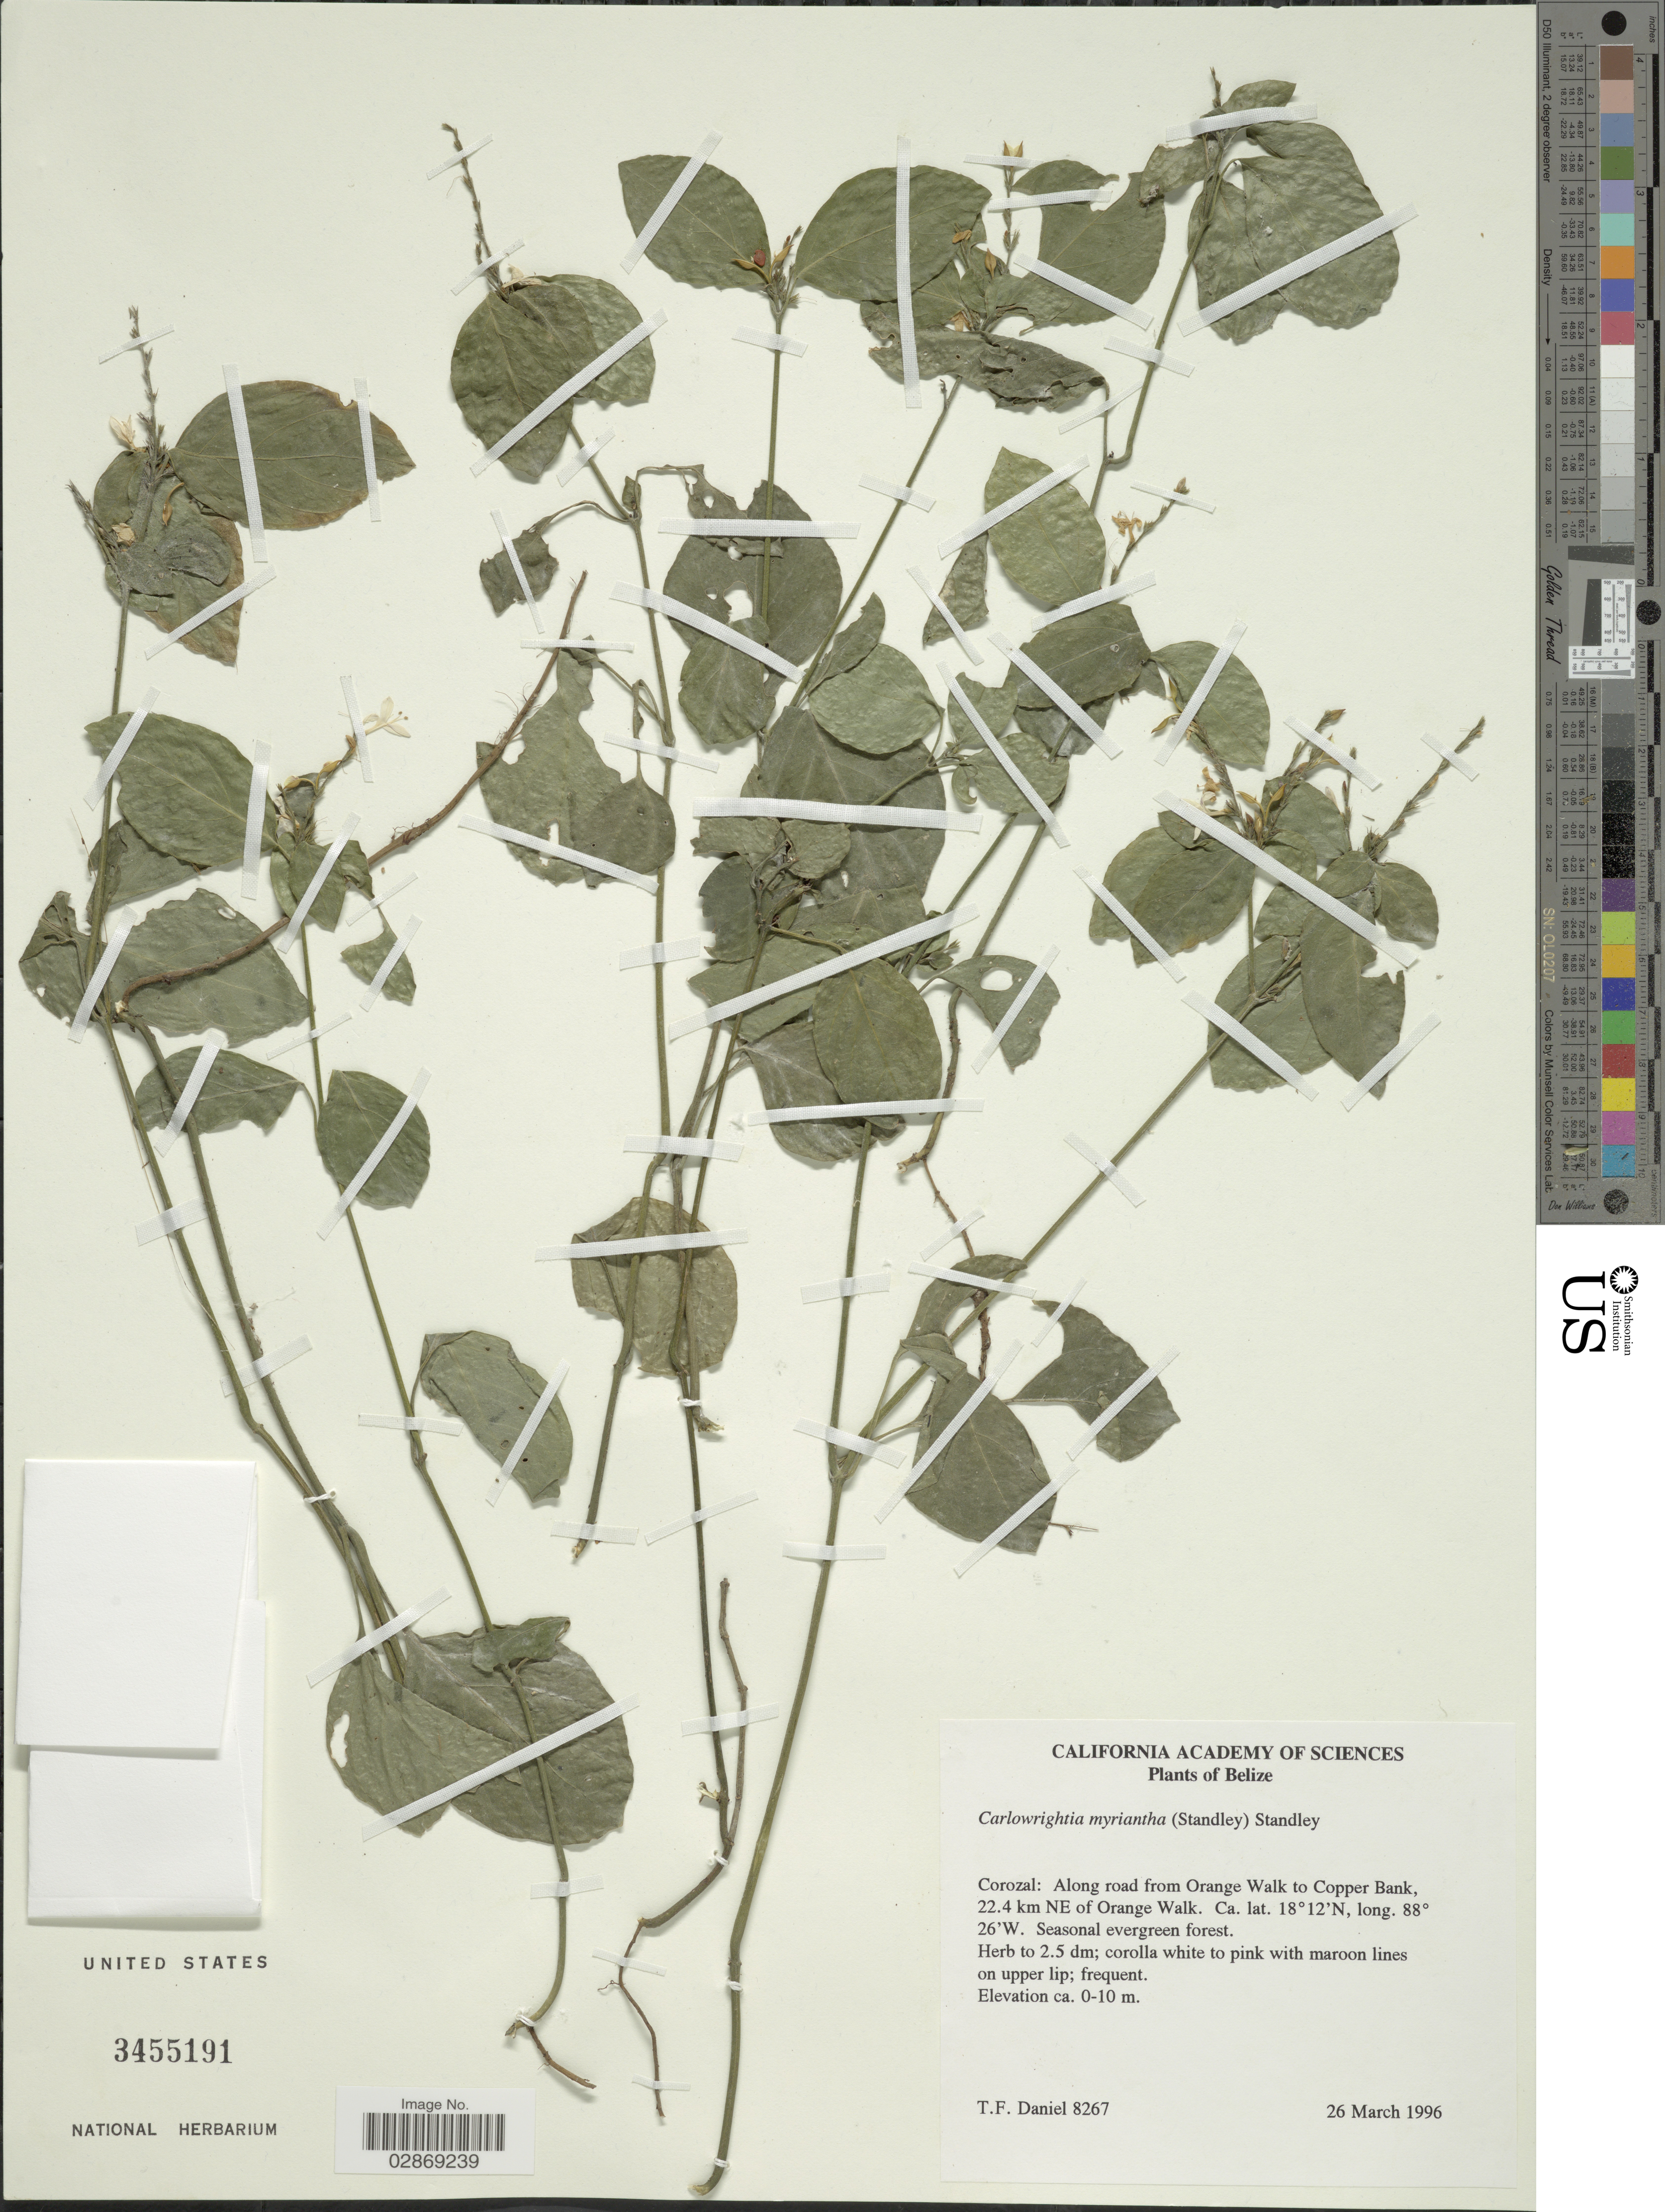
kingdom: Plantae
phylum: Tracheophyta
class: Magnoliopsida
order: Lamiales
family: Acanthaceae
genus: Carlowrightia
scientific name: Carlowrightia myriantha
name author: (Standl.) Standl.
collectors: T. F. Daniel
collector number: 8267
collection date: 1996-03-26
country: Belize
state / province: Corozal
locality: Along road from Orange Walk to Copper Bank, 22.4 km NE of Orange Walk.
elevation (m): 0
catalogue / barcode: US 3455191